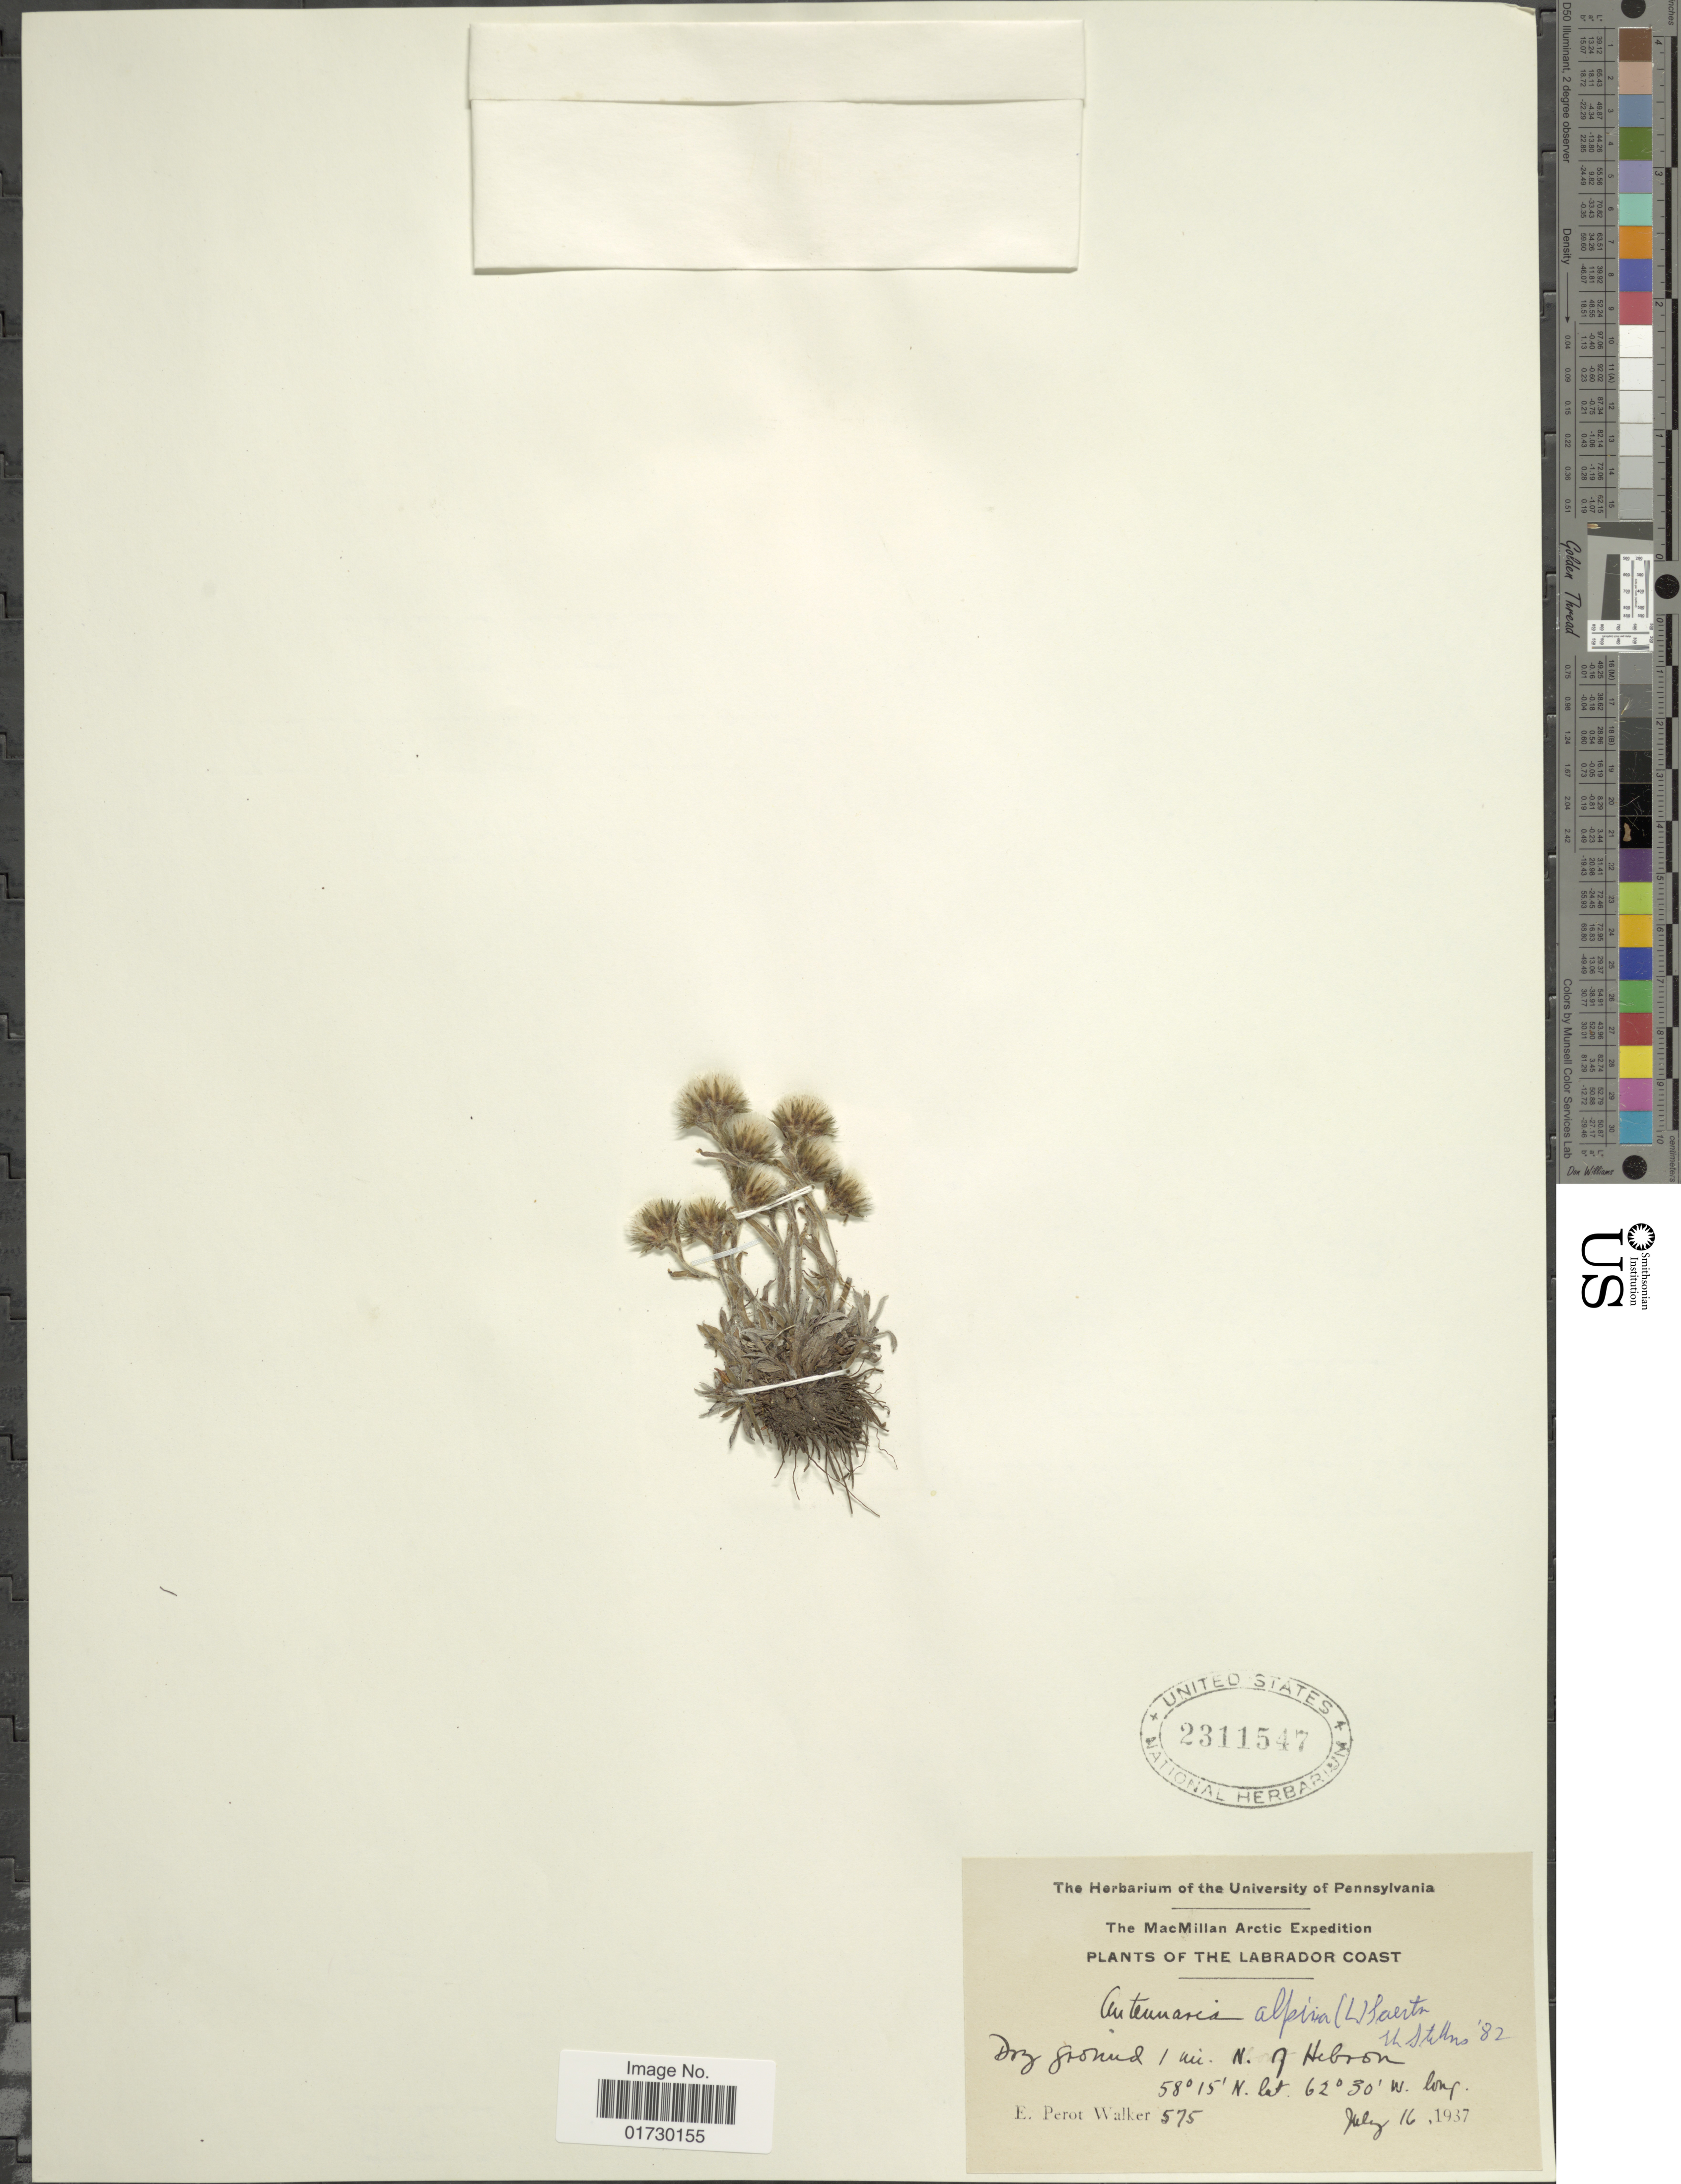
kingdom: Plantae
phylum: Tracheophyta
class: Magnoliopsida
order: Asterales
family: Asteraceae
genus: Antennaria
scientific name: Antennaria alpina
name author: (L.) Gaertn.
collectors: E. P. Walker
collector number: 575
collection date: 1937-07-16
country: Canada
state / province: Newfoundland and Labrador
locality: Arctic, The Labrabor Coast, Dry ground 1 mi. N of Hebron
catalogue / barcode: US 2311547